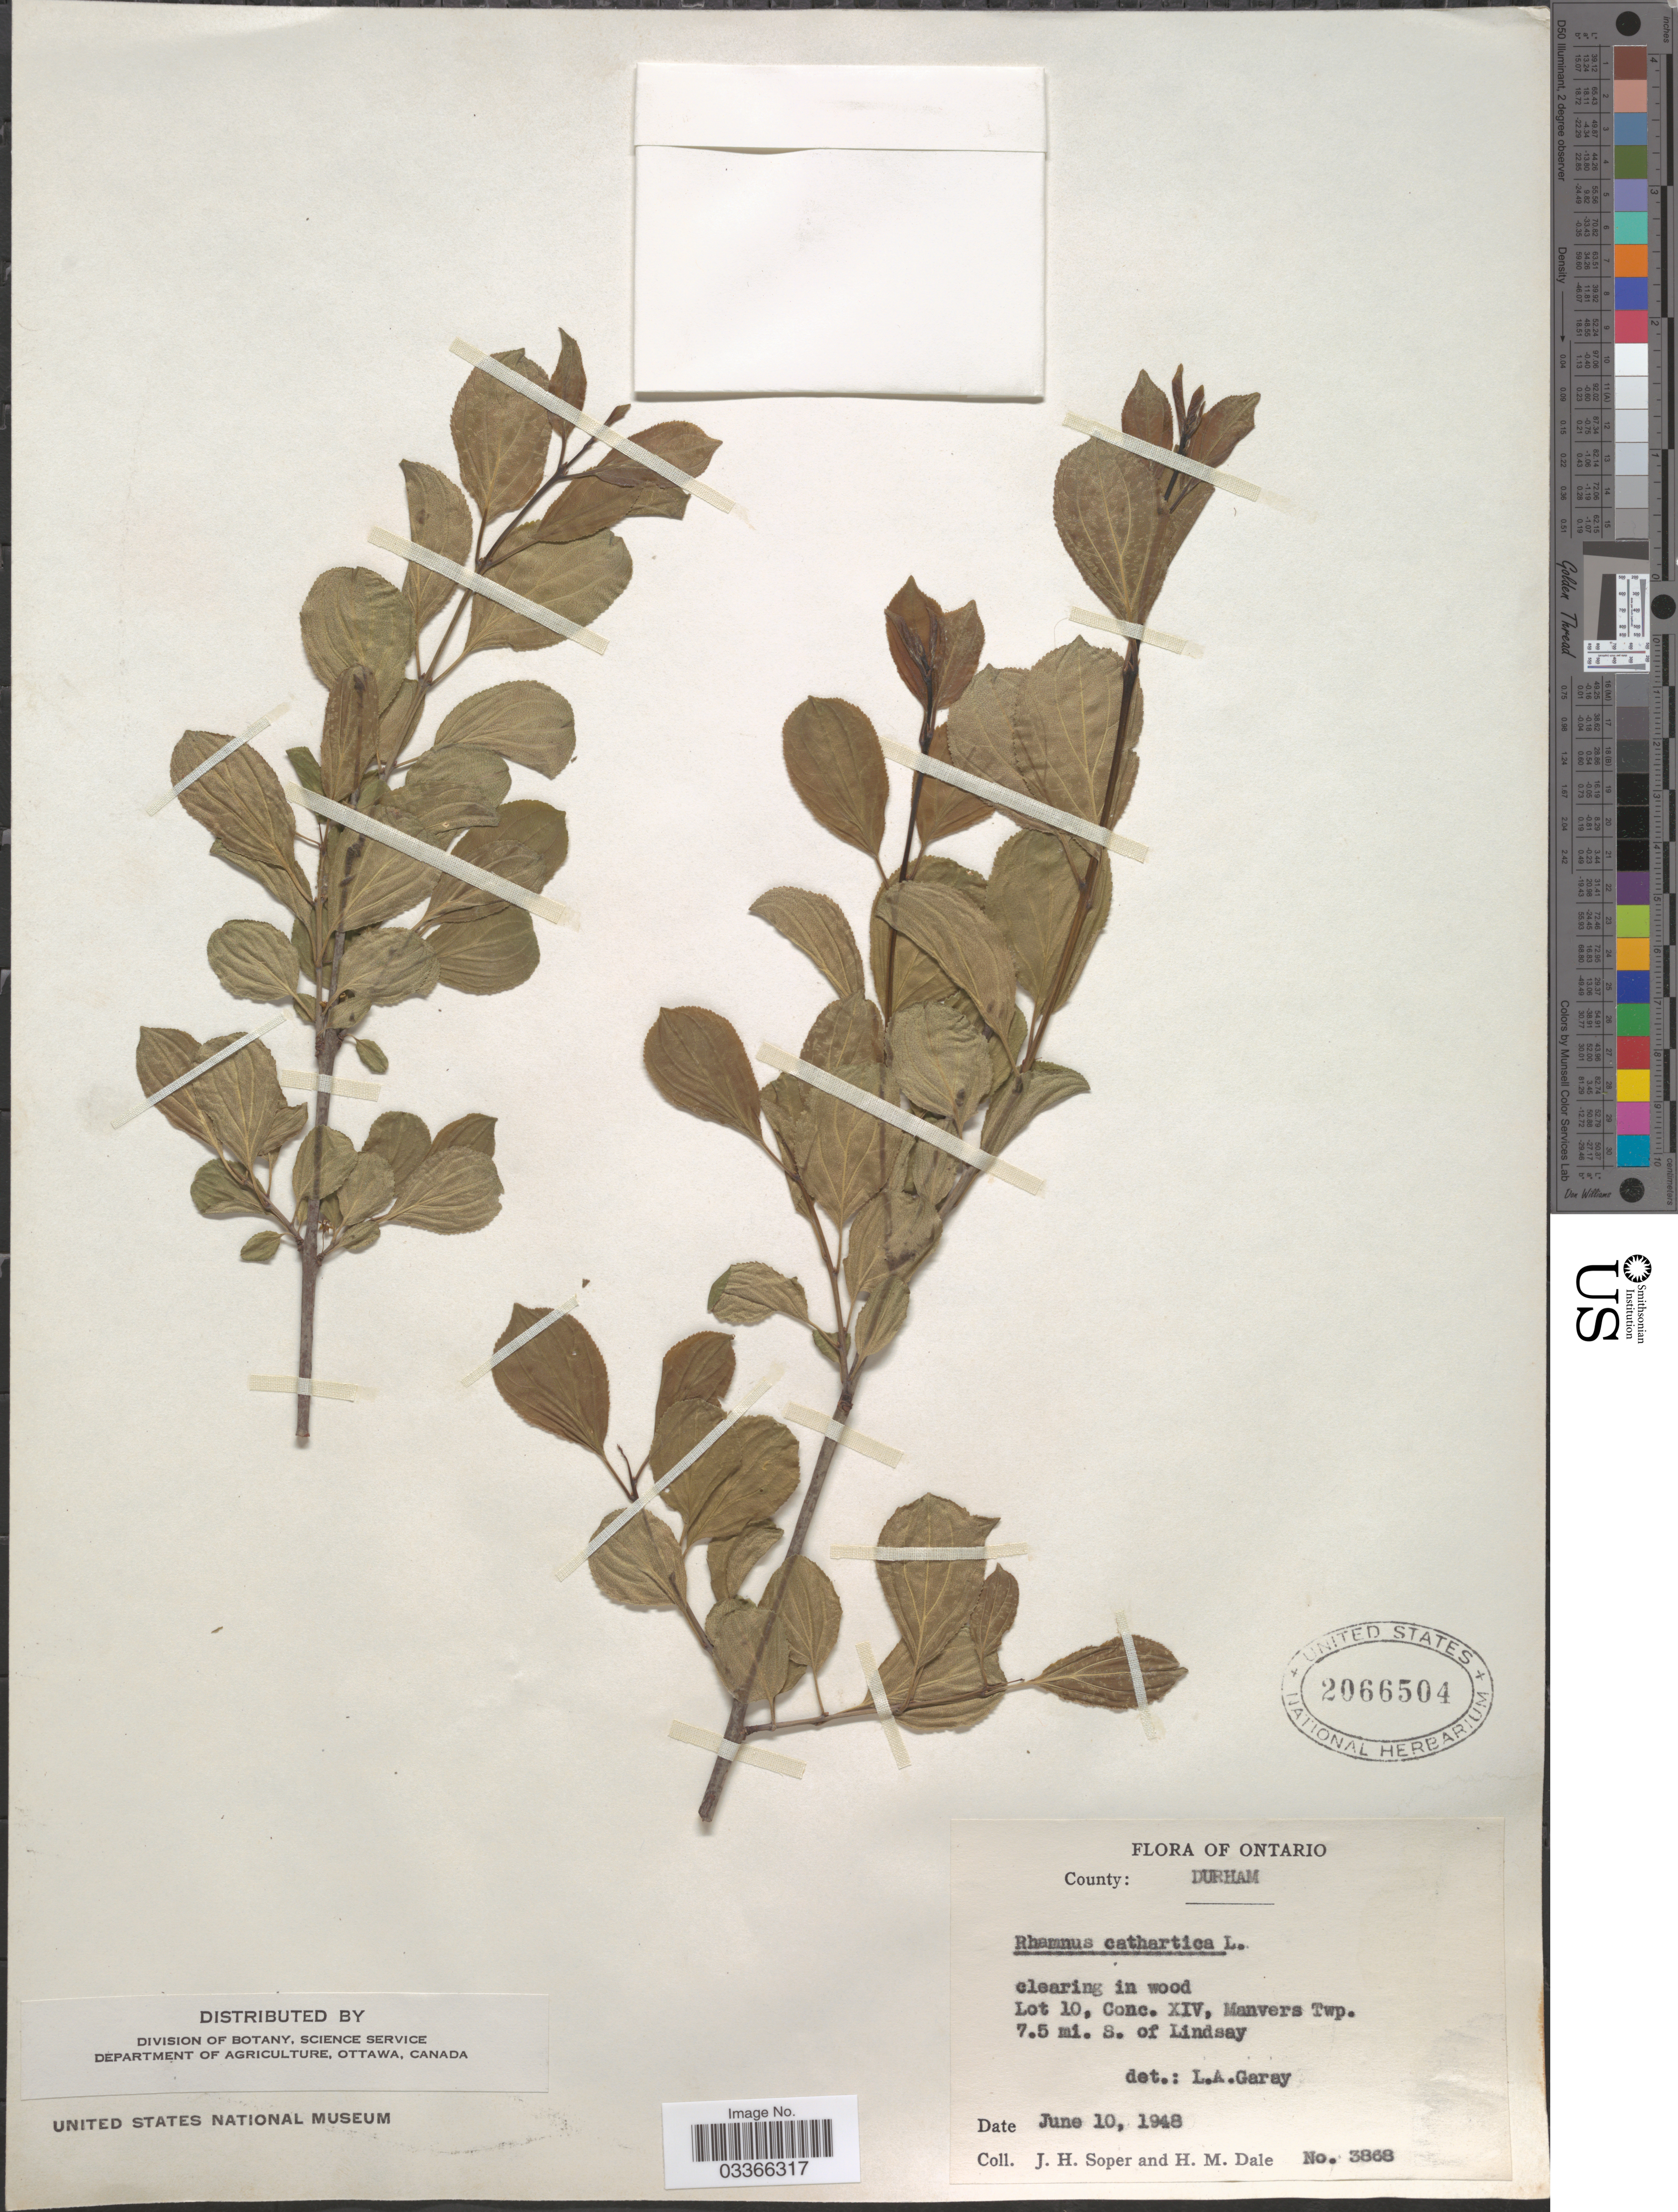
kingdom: Plantae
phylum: Tracheophyta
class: Magnoliopsida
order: Rosales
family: Rhamnaceae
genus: Rhamnus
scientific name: Rhamnus cathartica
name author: L.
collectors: J. H. Soper & H. M. Dale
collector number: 3868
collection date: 1948-06-10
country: Canada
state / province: Ontario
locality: County: Durham. Lot 10, Conc. XIV, Manvers Twp. 7.5 mi. S. of Lindsay.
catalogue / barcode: US 2066504